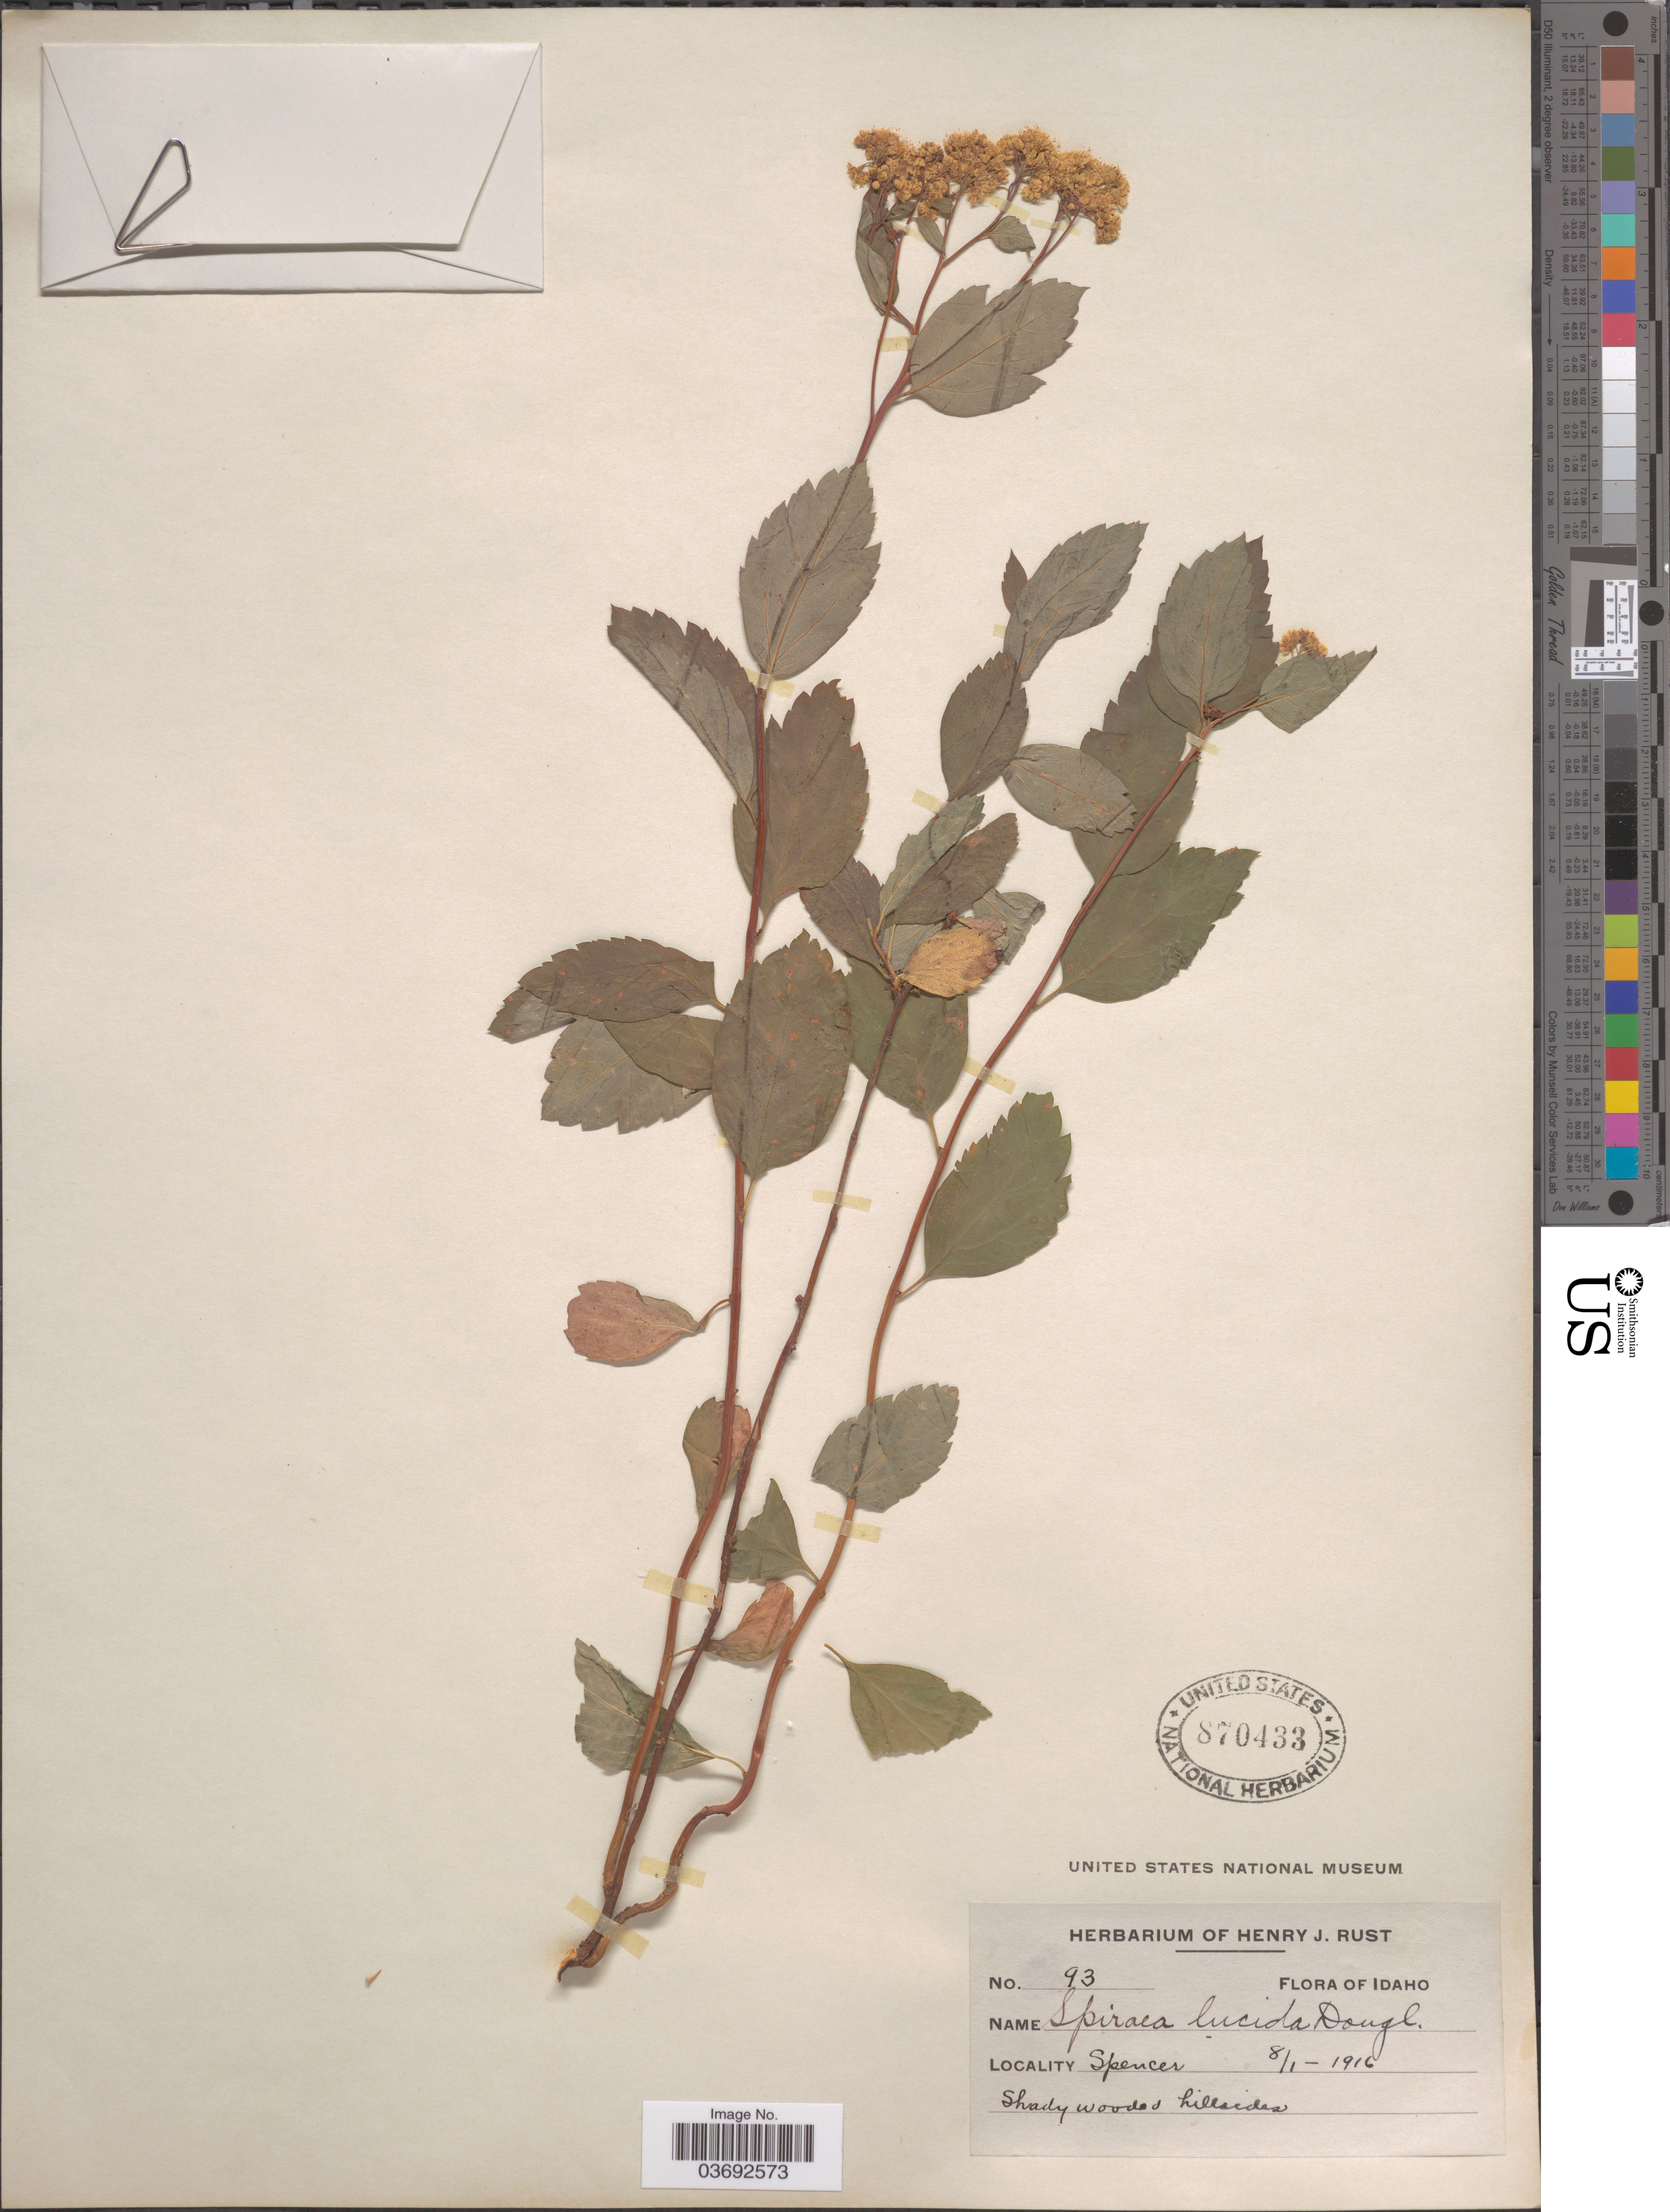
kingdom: Plantae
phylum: Tracheophyta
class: Magnoliopsida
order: Rosales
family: Rosaceae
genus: Spiraea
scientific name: Spiraea lucida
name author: Douglas ex Greene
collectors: ex herb. Henry J. Rust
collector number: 93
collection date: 1916-08-01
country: United States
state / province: Idaho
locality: Spencer.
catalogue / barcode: US 870433